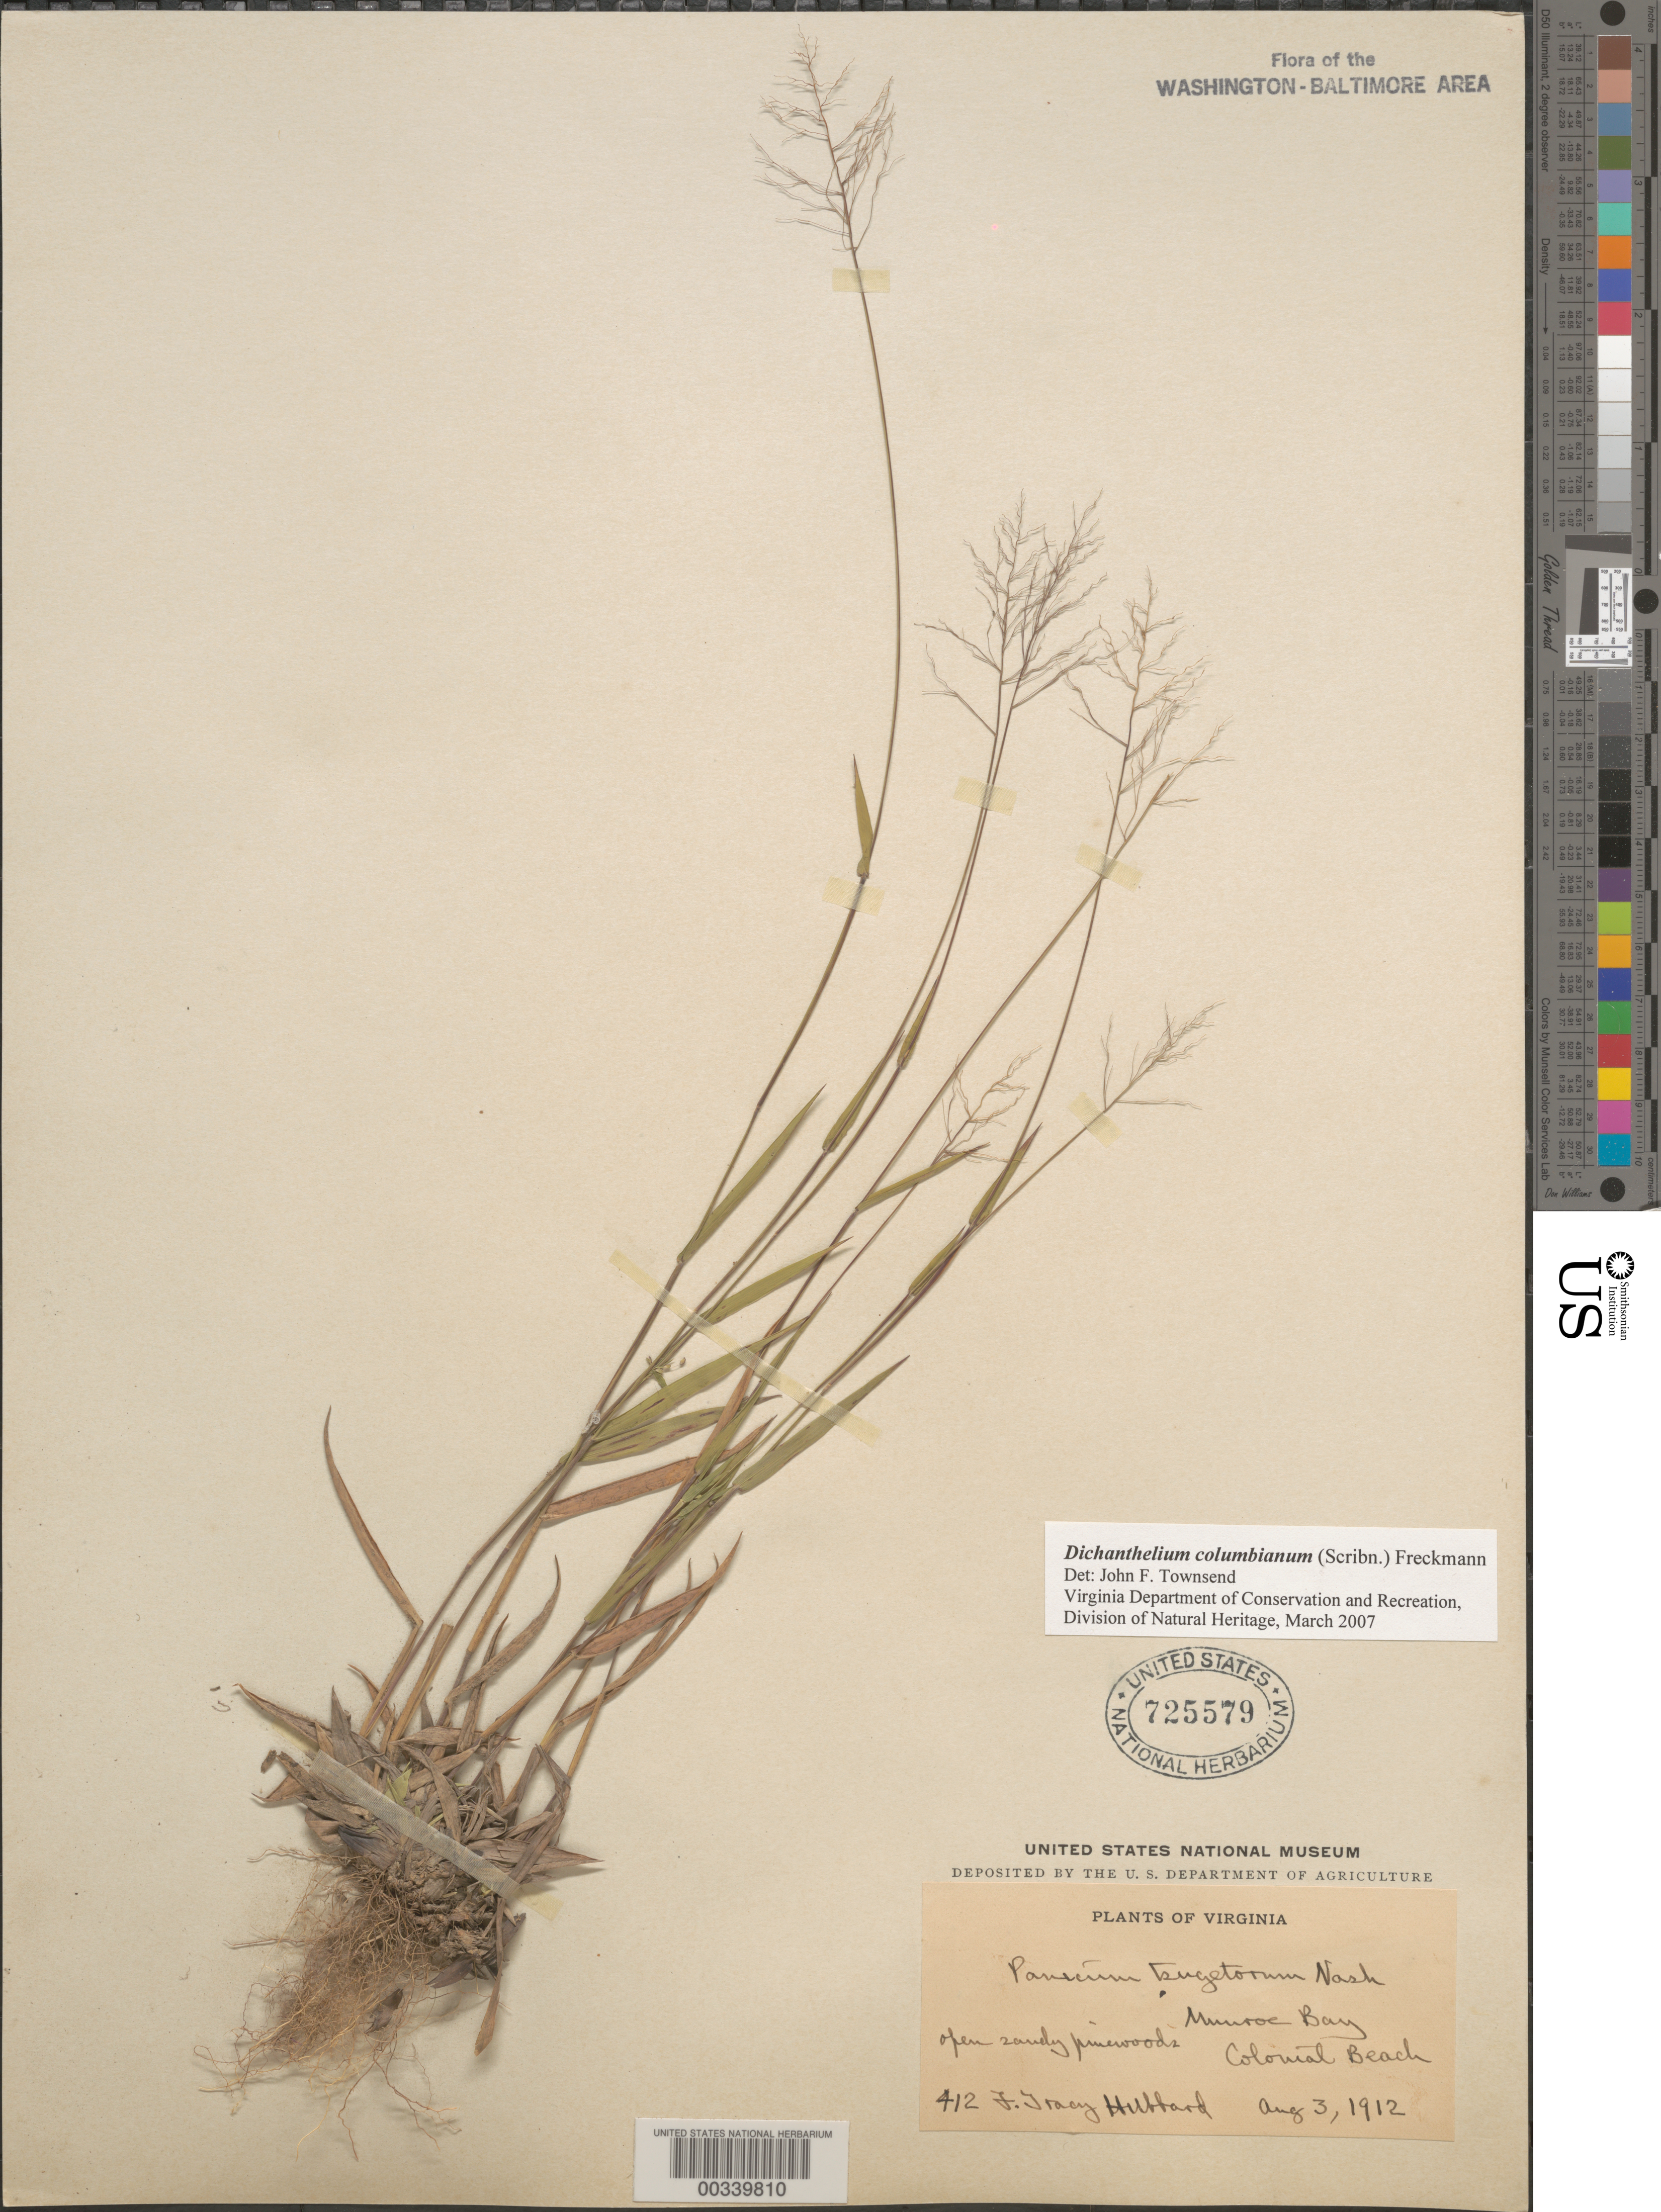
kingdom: Plantae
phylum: Tracheophyta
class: Liliopsida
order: Poales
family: Poaceae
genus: Dichanthelium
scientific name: Dichanthelium columbianum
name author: (Scribn.) Freckmann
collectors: F. T. Hubbard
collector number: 412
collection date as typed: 03 Aug 1912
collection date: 1912-08-03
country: United States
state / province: Virginia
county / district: Westmoreland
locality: Colonial Beach, Munroe Bay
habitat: Open, sandy pinewoods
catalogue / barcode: US 725579